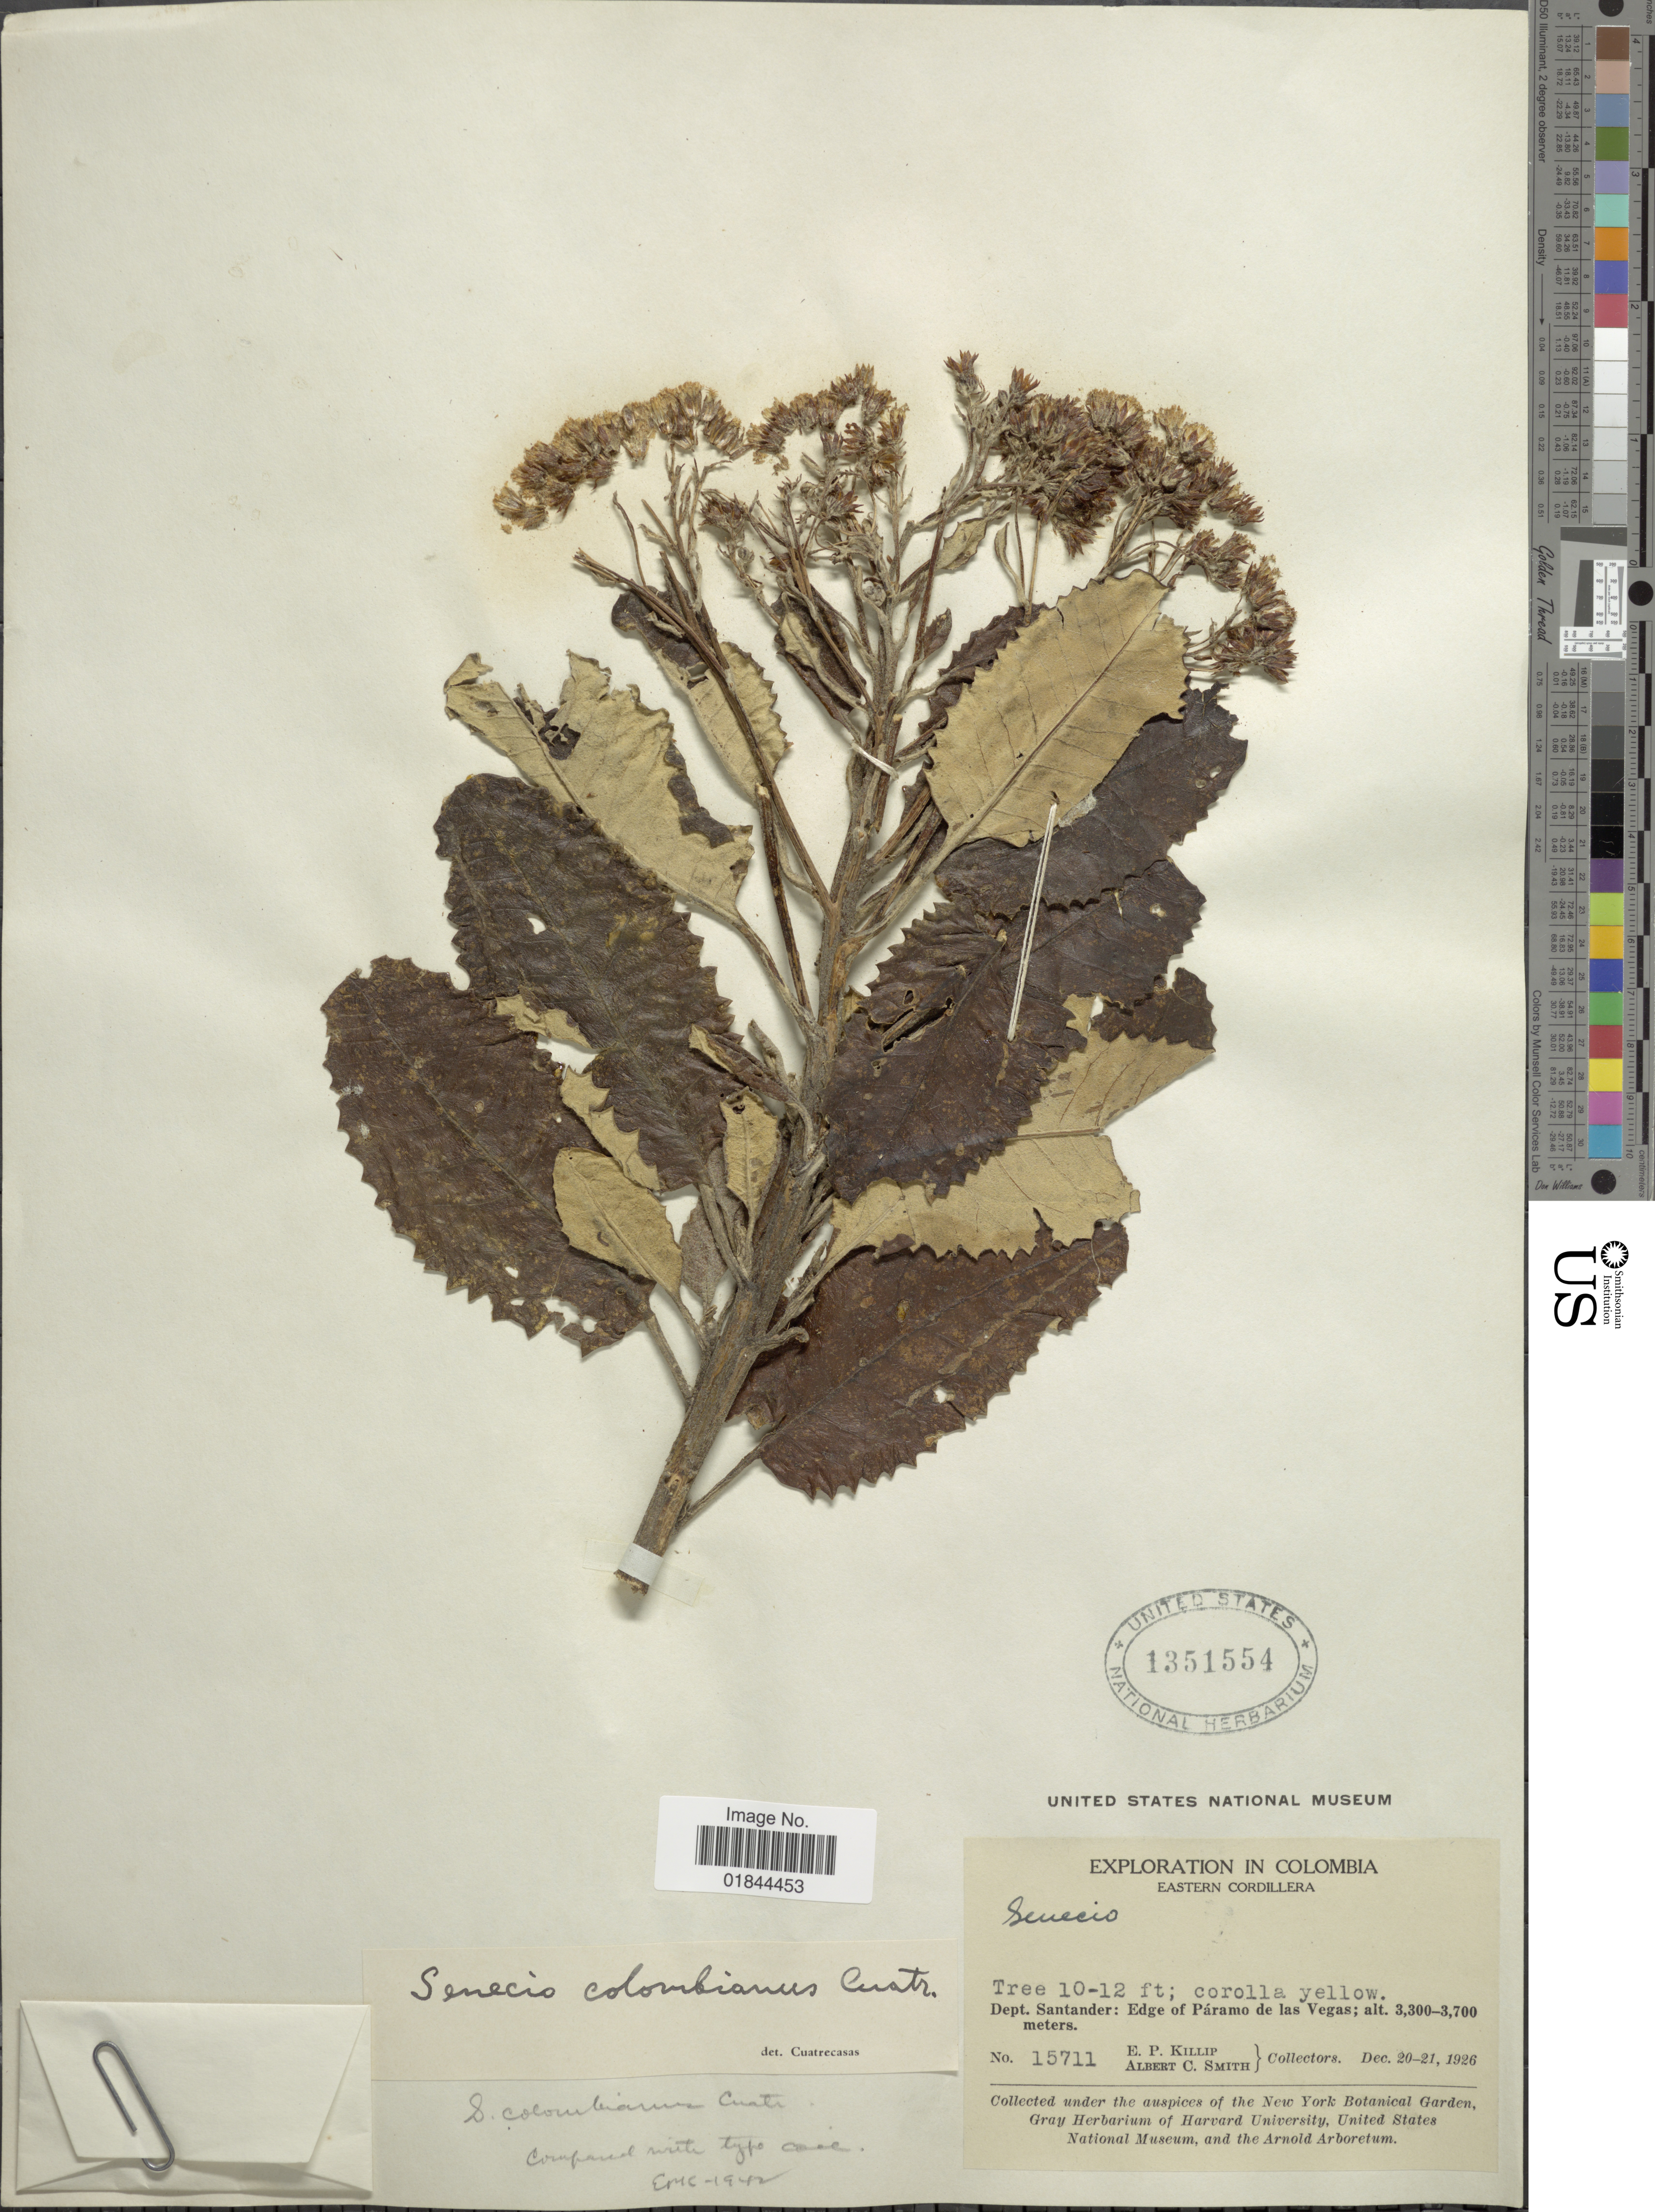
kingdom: Plantae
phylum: Tracheophyta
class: Magnoliopsida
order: Asterales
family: Asteraceae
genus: Pentacalia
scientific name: Pentacalia colombiana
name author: (Cuatrec.) Cuatrec.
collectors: E. P. Killip & A. C. Smith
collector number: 15711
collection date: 1926-12-20/1926-12-21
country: Colombia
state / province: Santander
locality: Eastern Cordillera, Dept. Santander: Edge of Páramo de las Vegas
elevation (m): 3300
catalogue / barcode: US 1351554